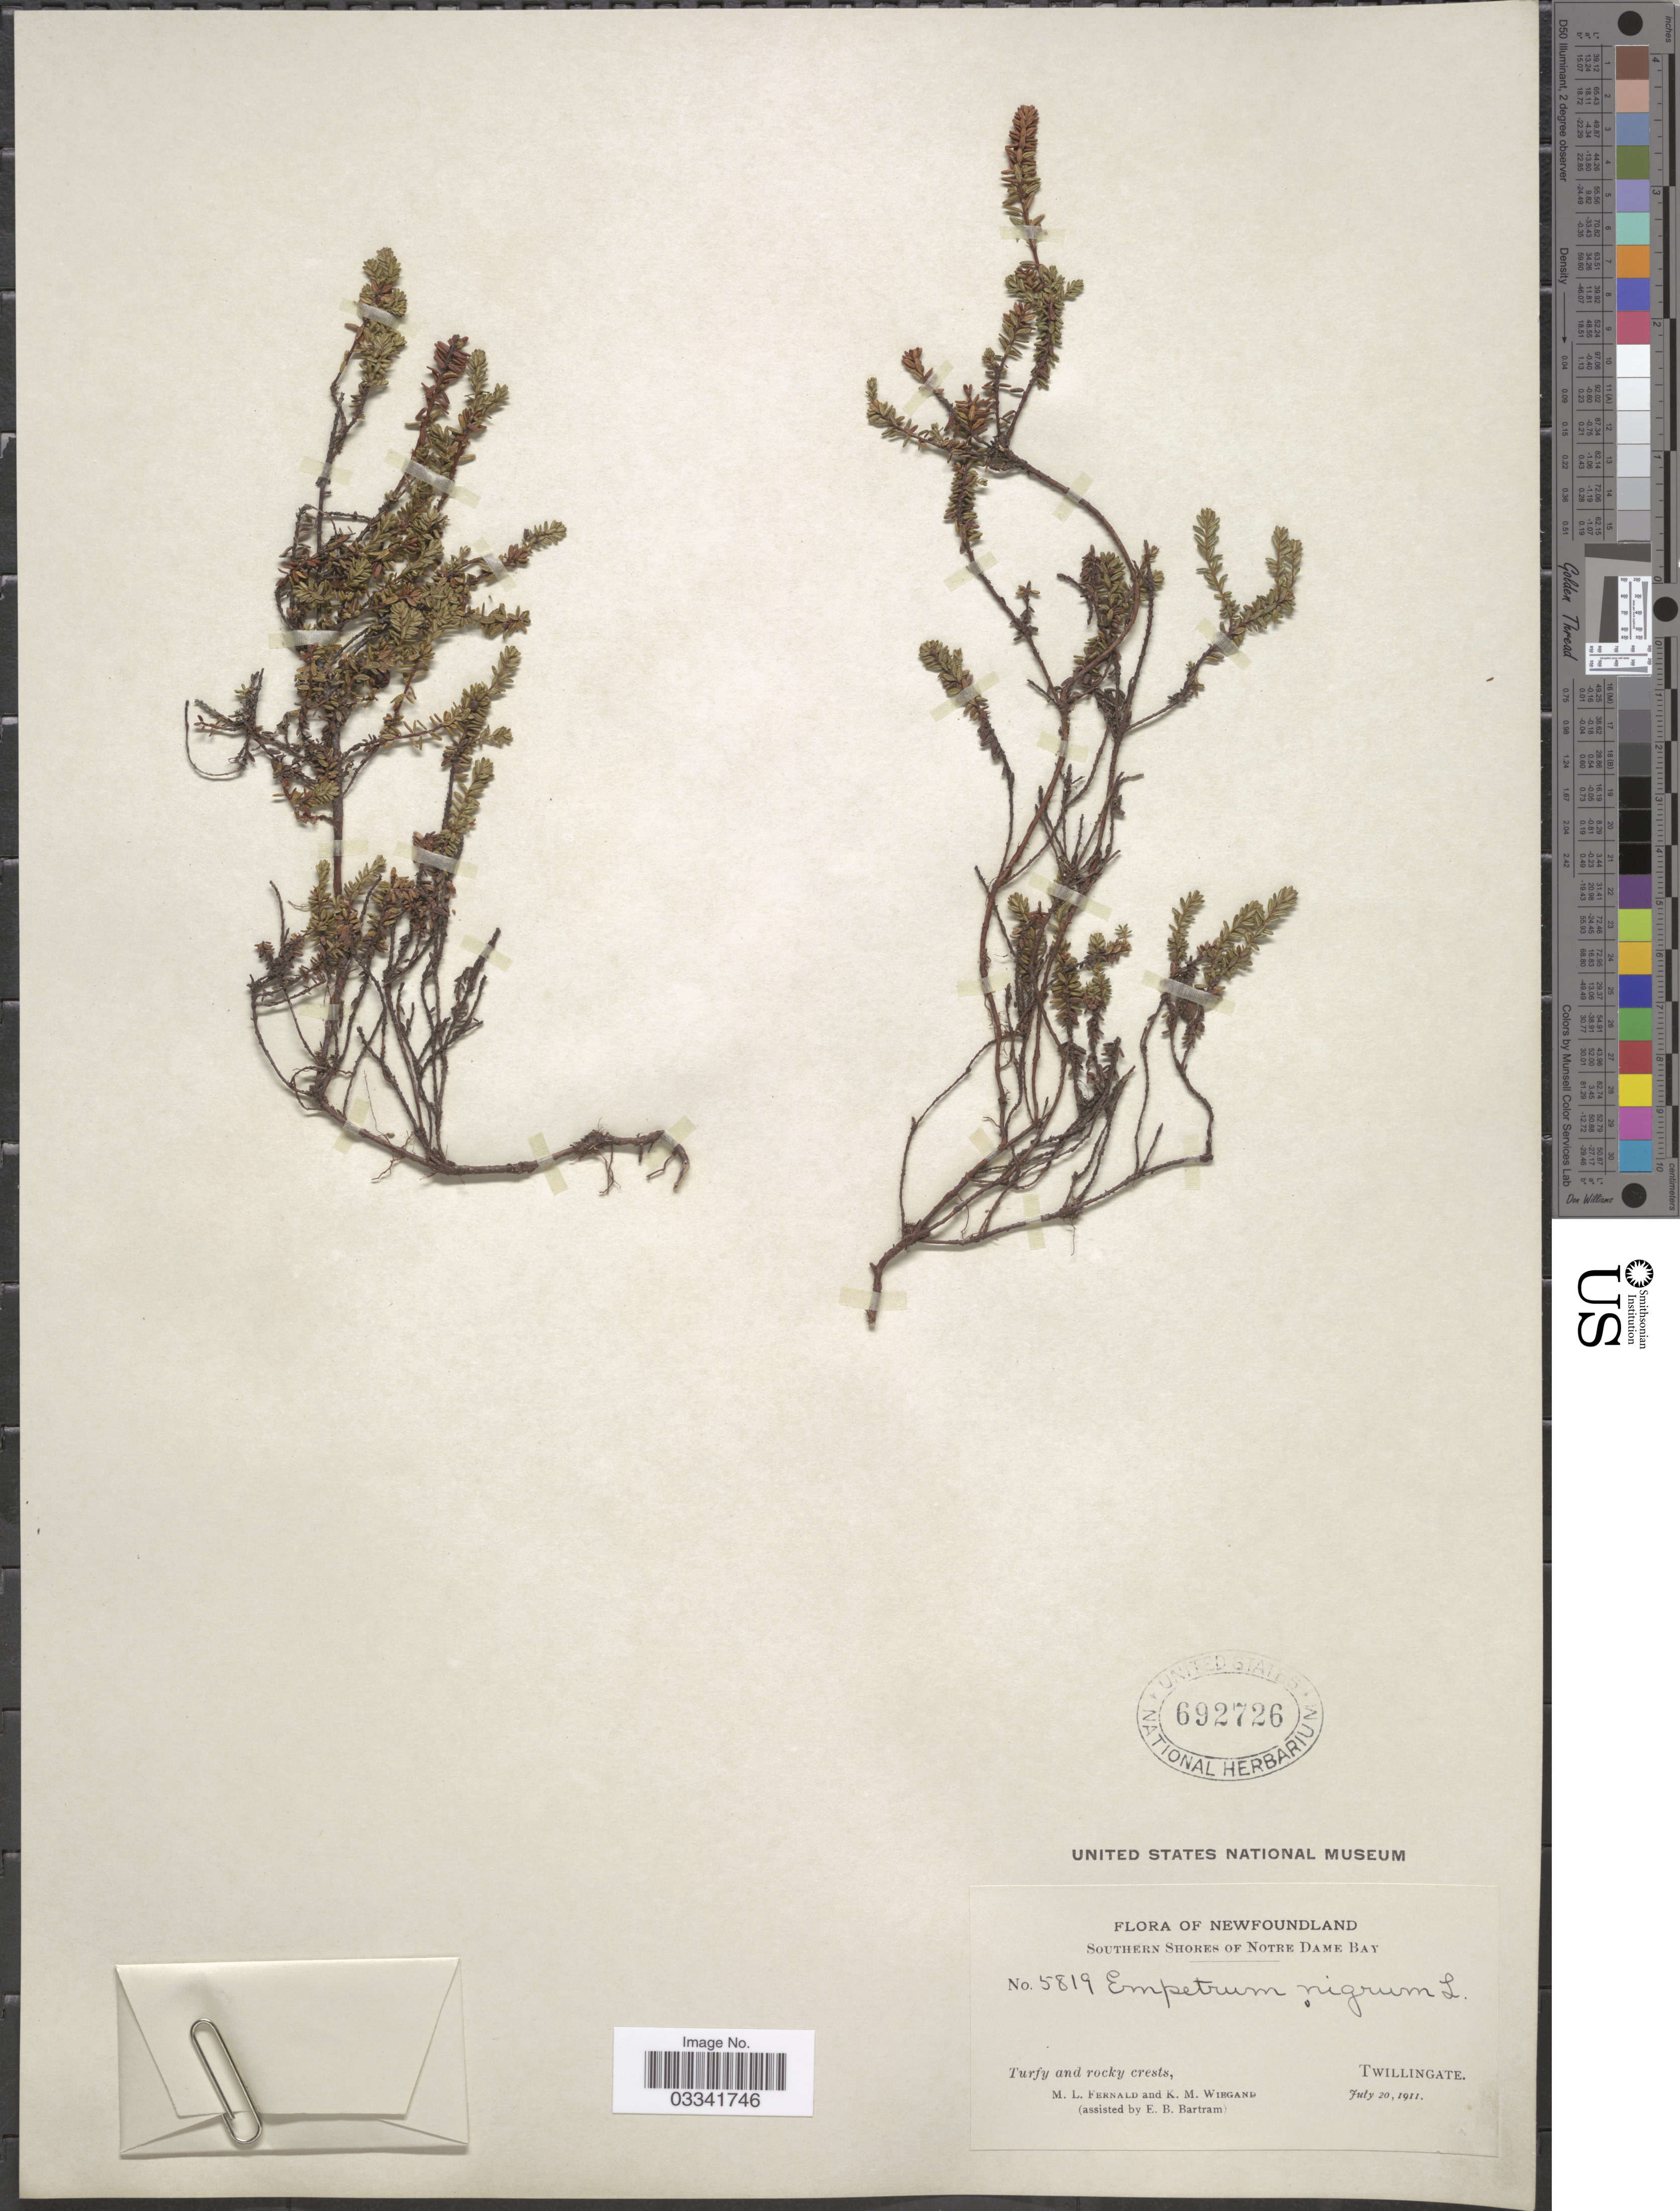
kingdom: Plantae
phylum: Tracheophyta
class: Magnoliopsida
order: Ericales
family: Ericaceae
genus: Empetrum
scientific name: Empetrum nigrum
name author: L.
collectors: M. L. Fernald, K. M. Wiegand & E. B. Bartram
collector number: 5819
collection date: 1911-07-20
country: Canada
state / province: Newfoundland and Labrador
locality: Southern Shores of Notre Dame Bay. Twillingate.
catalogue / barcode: US 692726